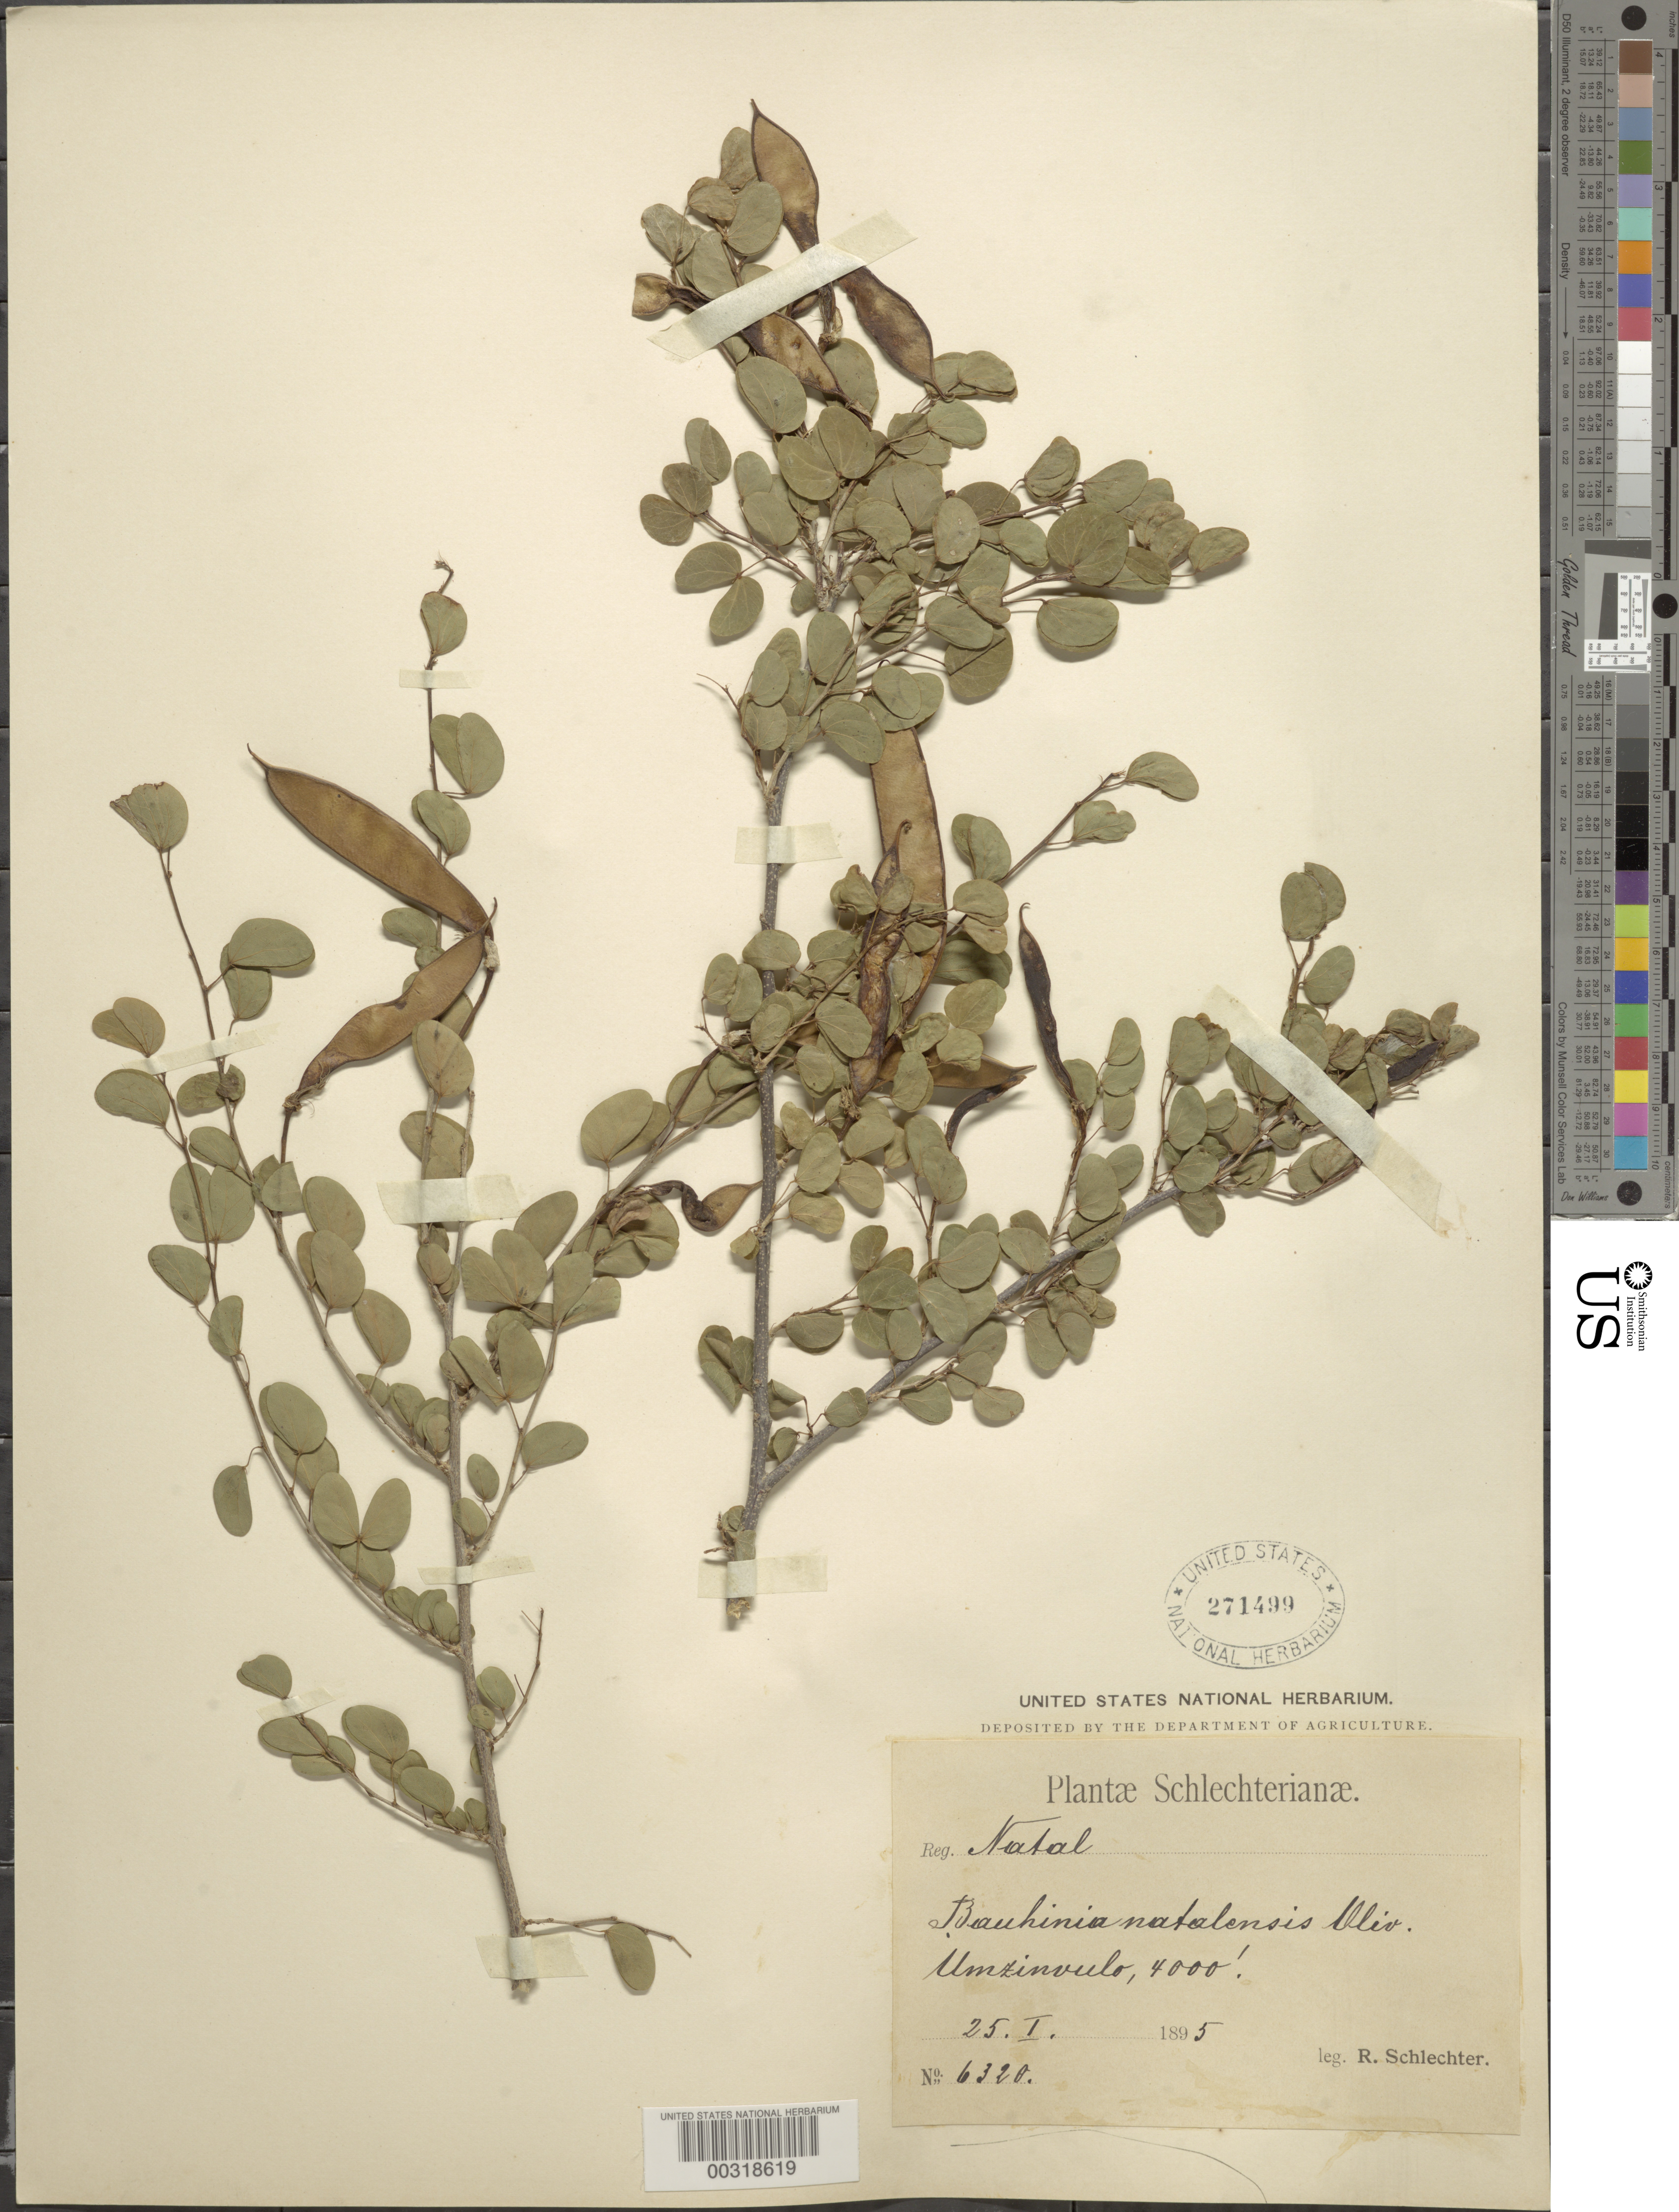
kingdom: Plantae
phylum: Tracheophyta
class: Magnoliopsida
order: Fabales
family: Fabaceae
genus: Bauhinia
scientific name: Bauhinia natalensis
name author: Oliv.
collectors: F. R. R. Schlechter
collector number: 6320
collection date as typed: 25 Jan 1895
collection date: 1895-01-25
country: South Africa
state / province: KwaZulu-Natal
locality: Umzinvulo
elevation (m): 1219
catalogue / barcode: US 271499